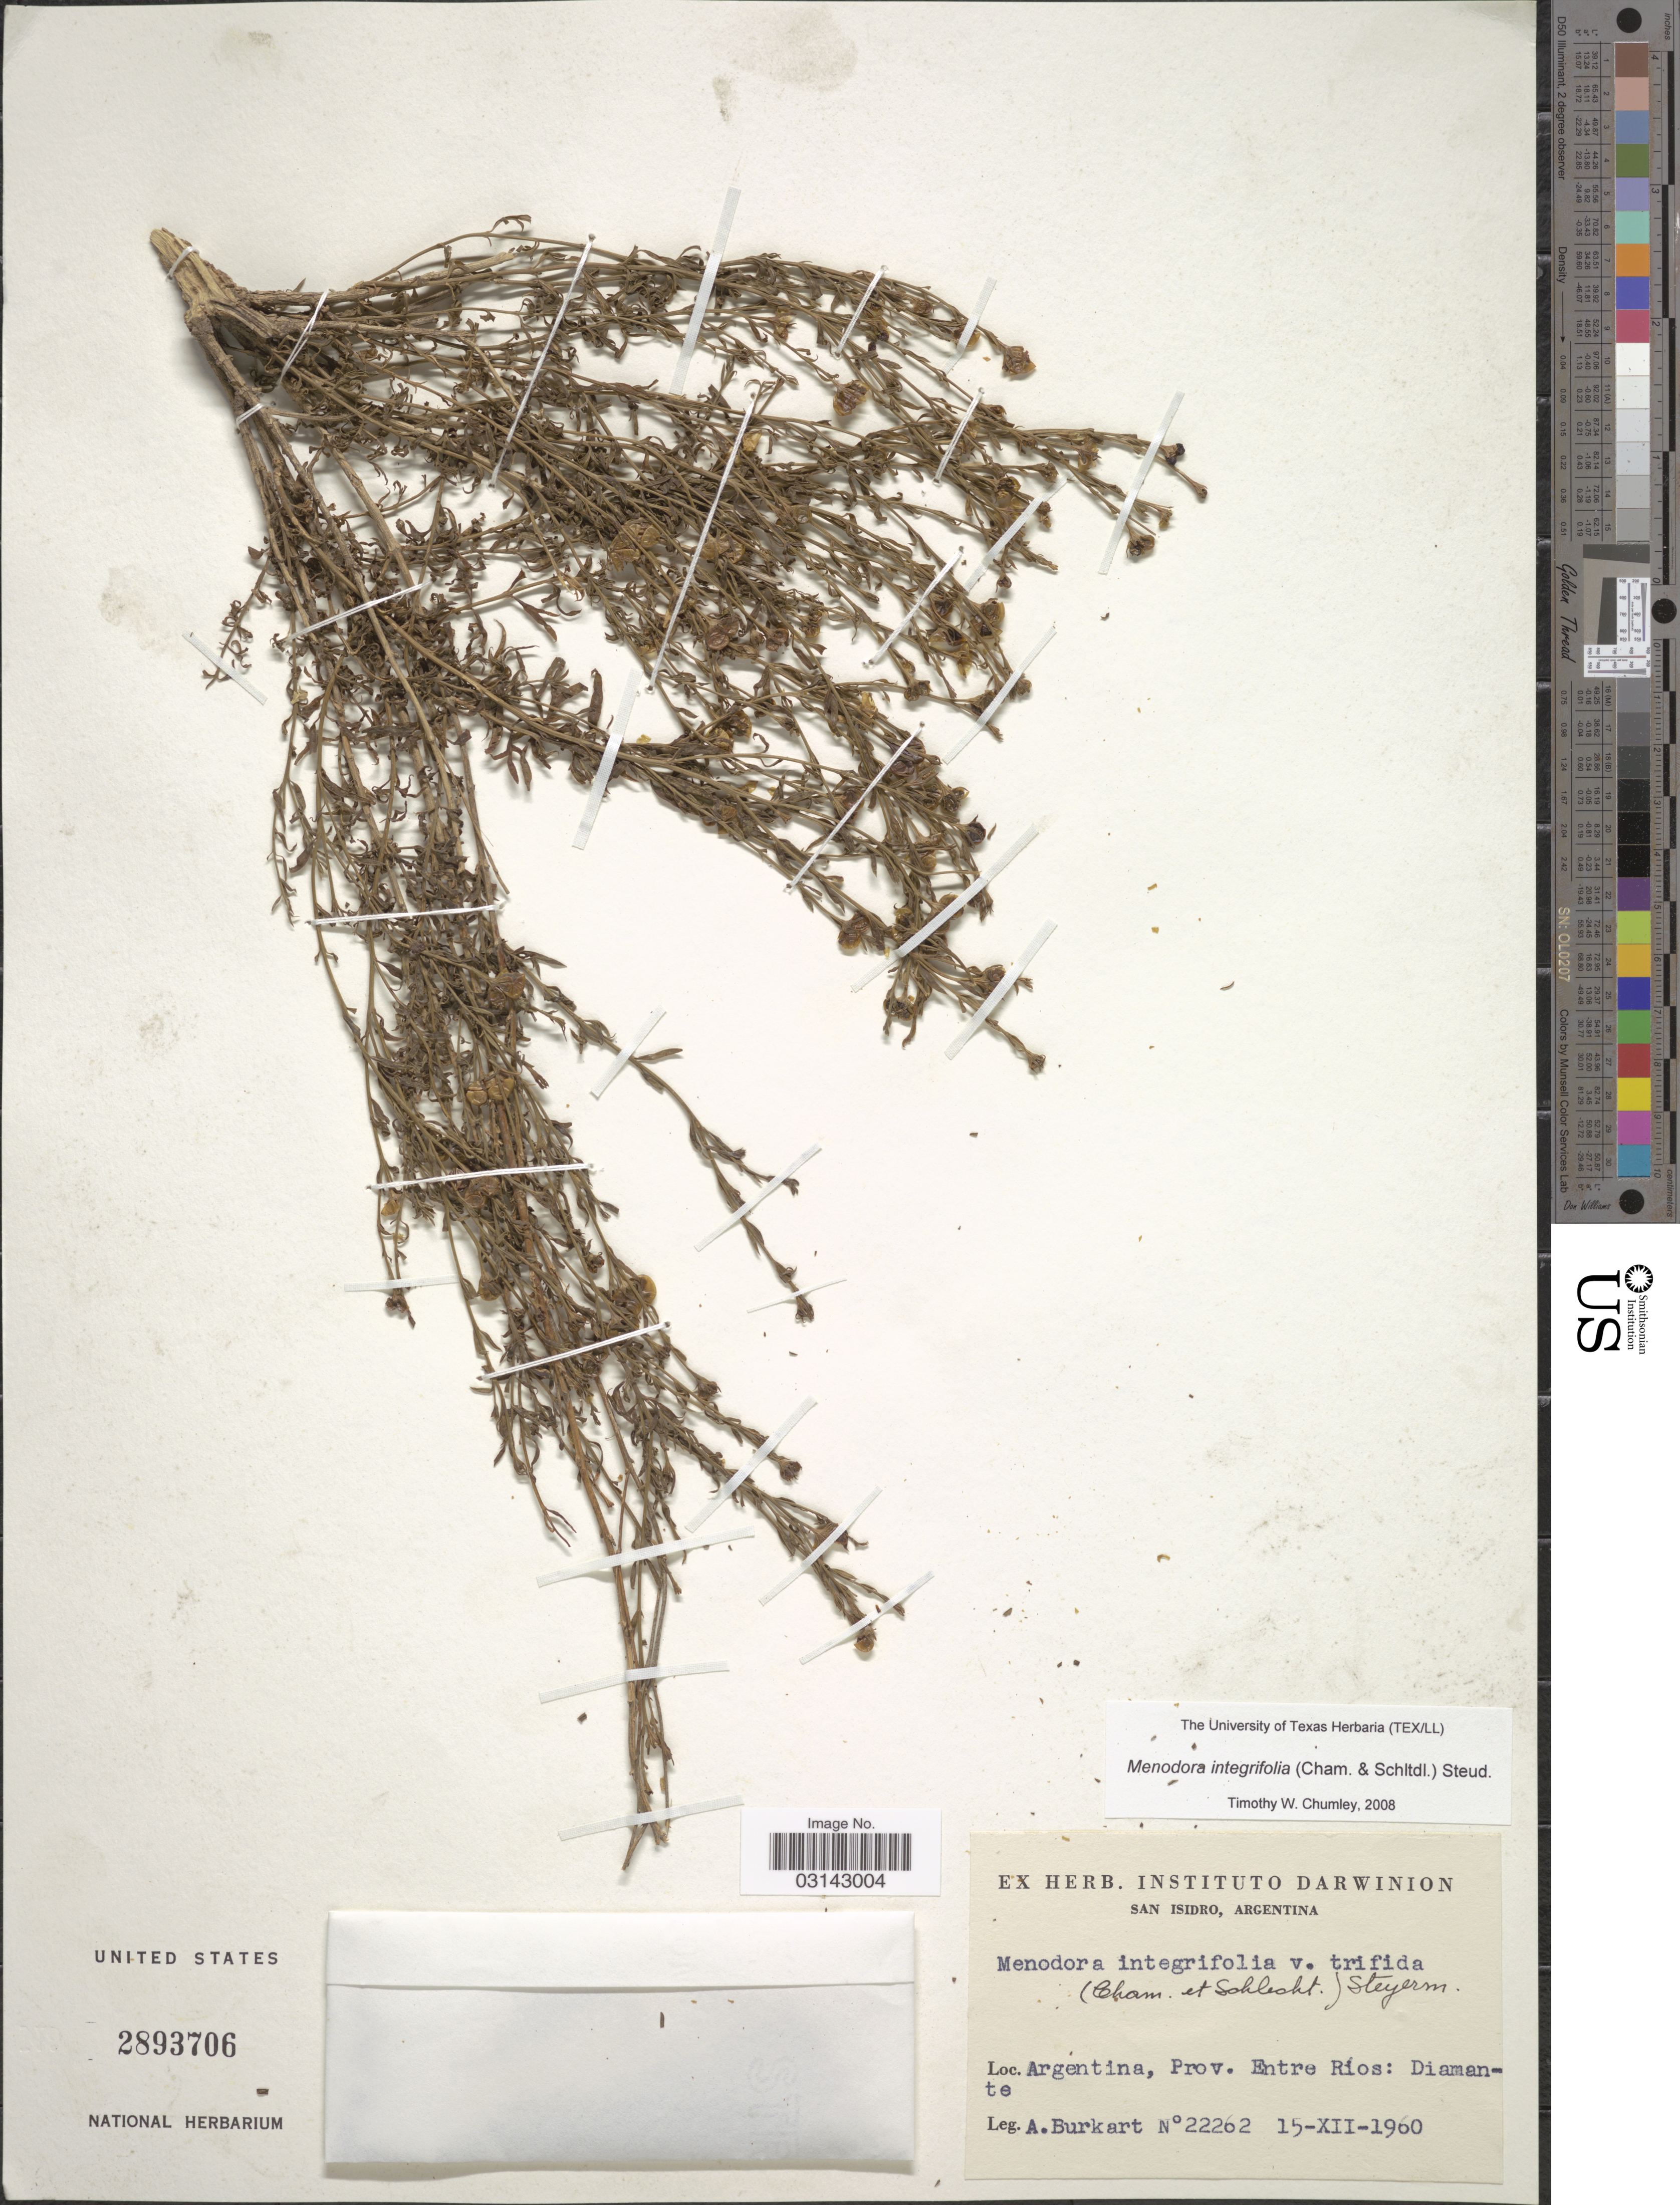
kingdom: Plantae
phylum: Tracheophyta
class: Magnoliopsida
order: Lamiales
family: Oleaceae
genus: Menodora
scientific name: Menodora integrifolia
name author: (Cham. & Schltdl.) Steud.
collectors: A. E. Burkart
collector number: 22262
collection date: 1960-12-15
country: Argentina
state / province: Entre Rios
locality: Prov. Entre Ríos: Diamante.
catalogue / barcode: US 2893706